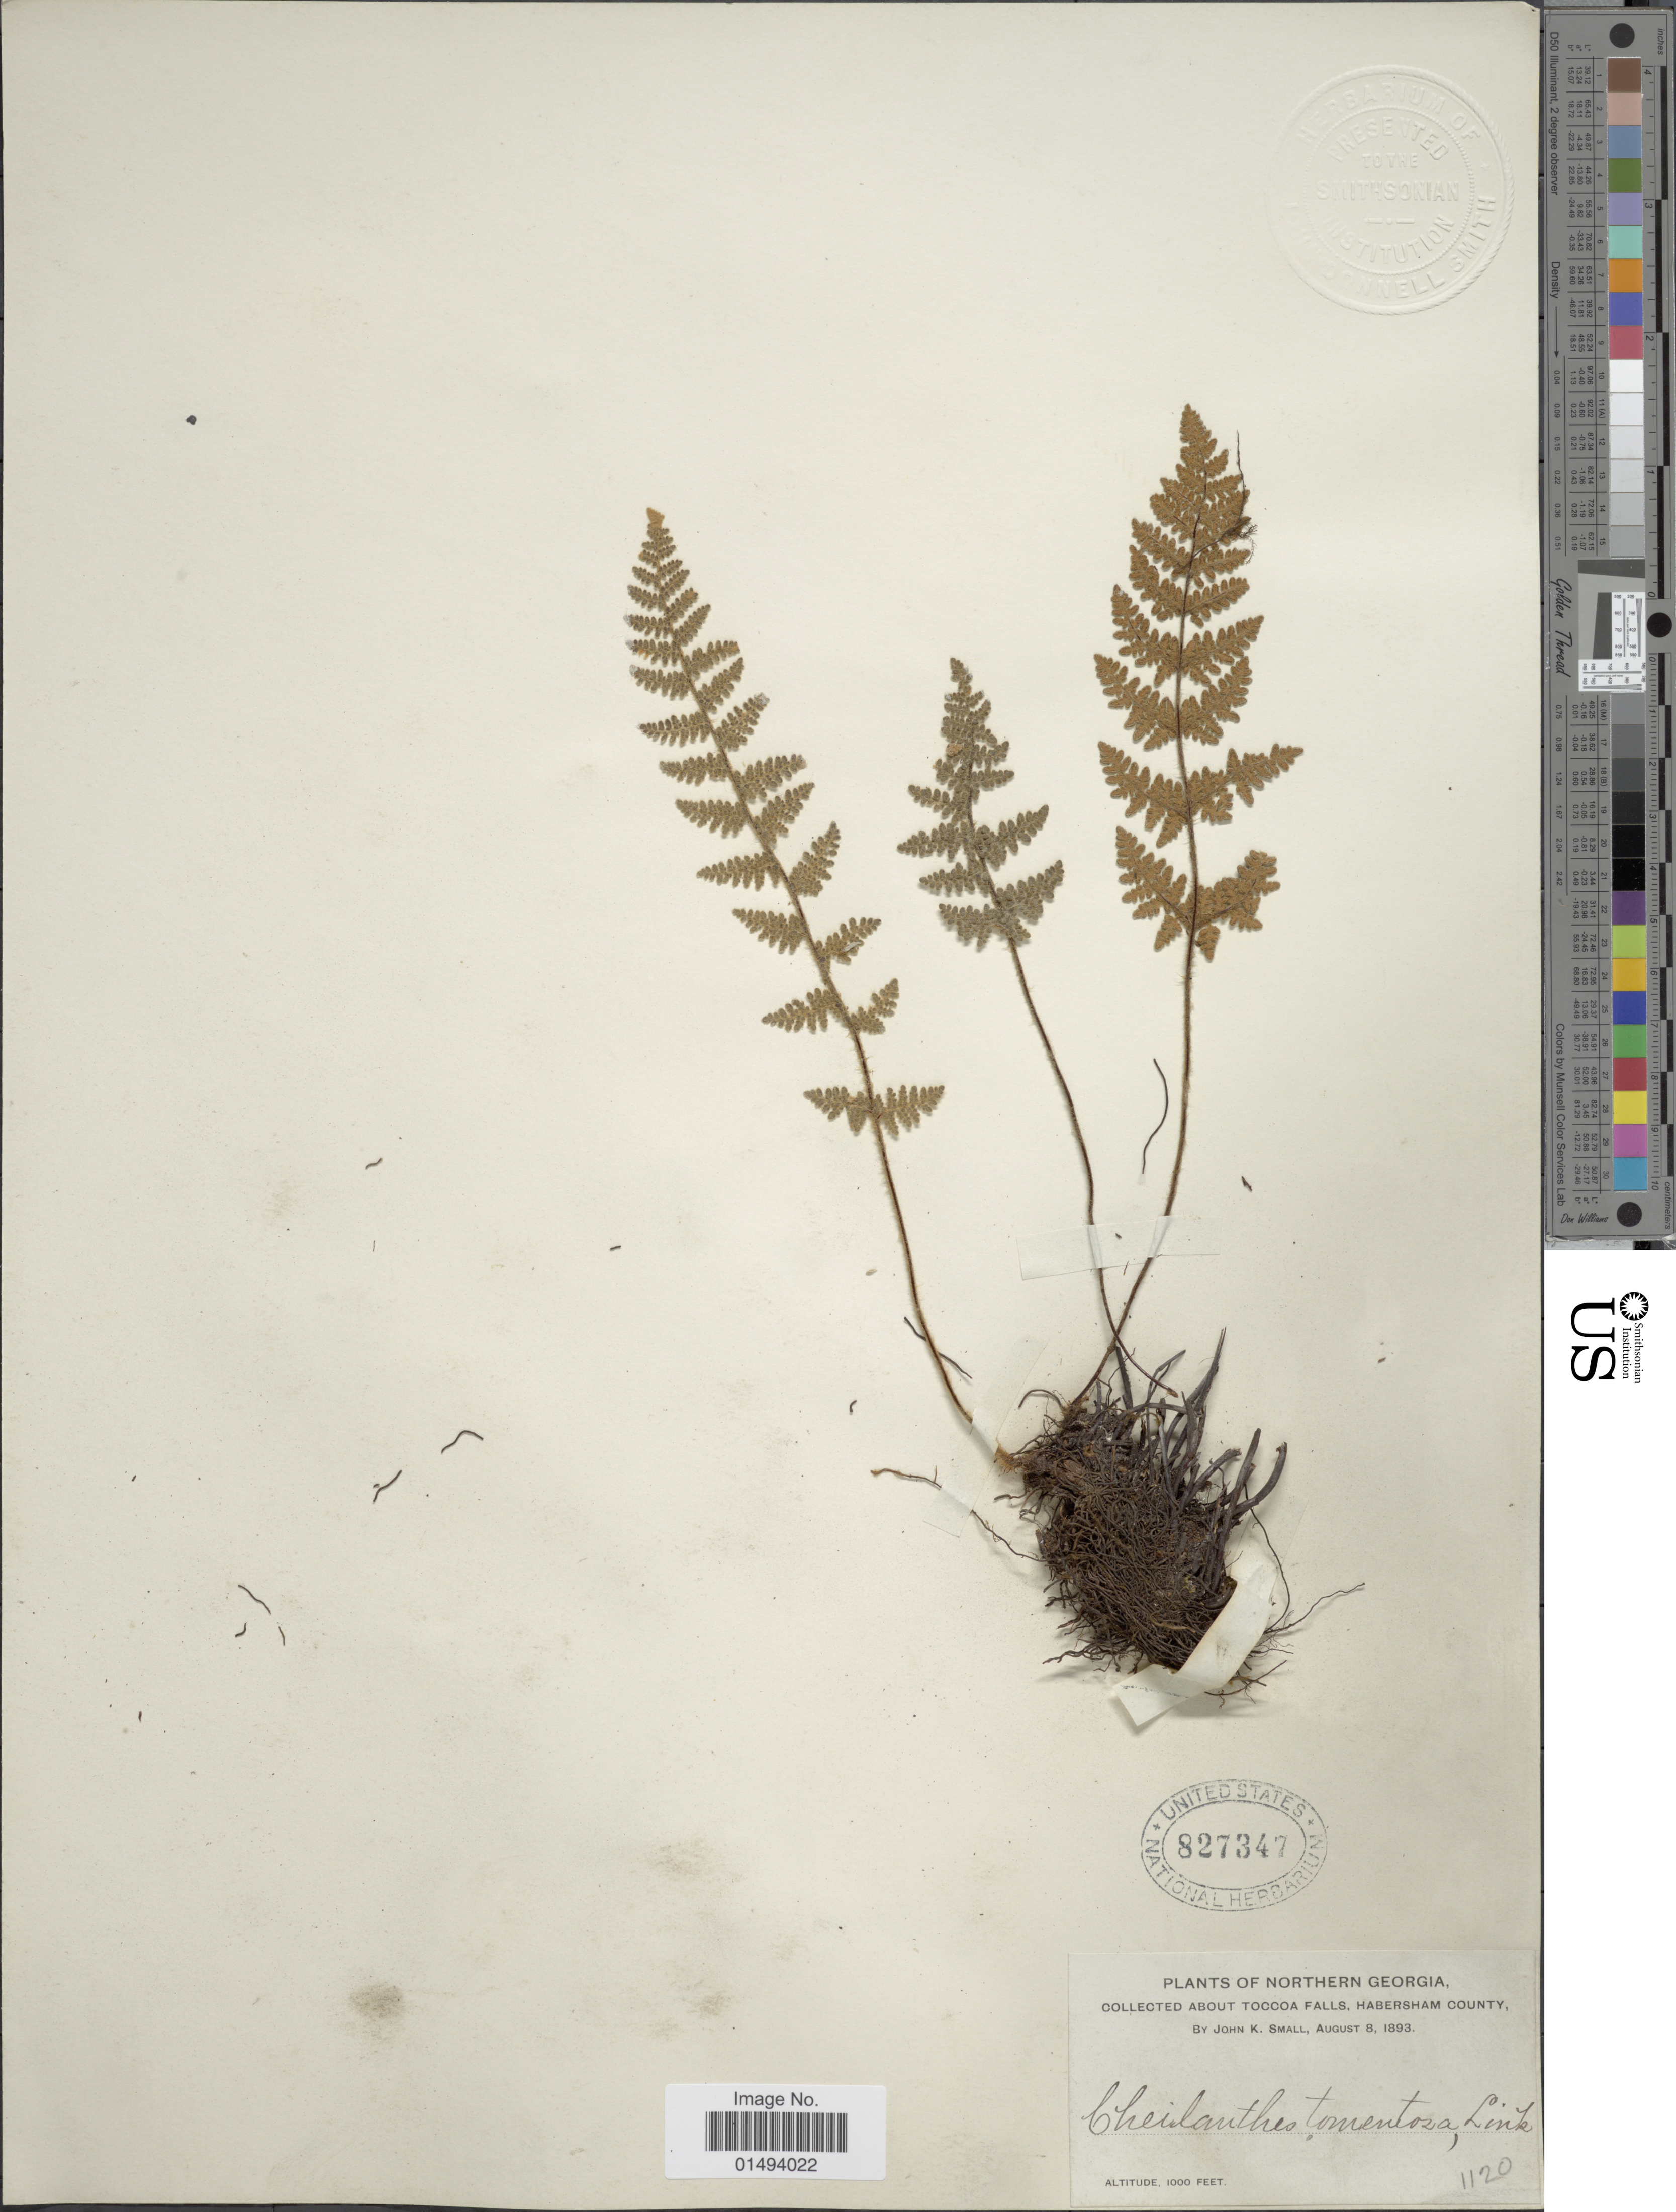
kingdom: Plantae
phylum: Tracheophyta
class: Polypodiopsida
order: Polypodiales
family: Pteridaceae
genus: Myriopteris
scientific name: Myriopteris tomentosa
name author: (Link) Fée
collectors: J. K. Small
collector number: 1120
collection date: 1893-08-08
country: United States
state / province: Georgia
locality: Northern Georgia, Collected about Toccoa Falls, habersham County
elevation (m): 305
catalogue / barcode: US 827347